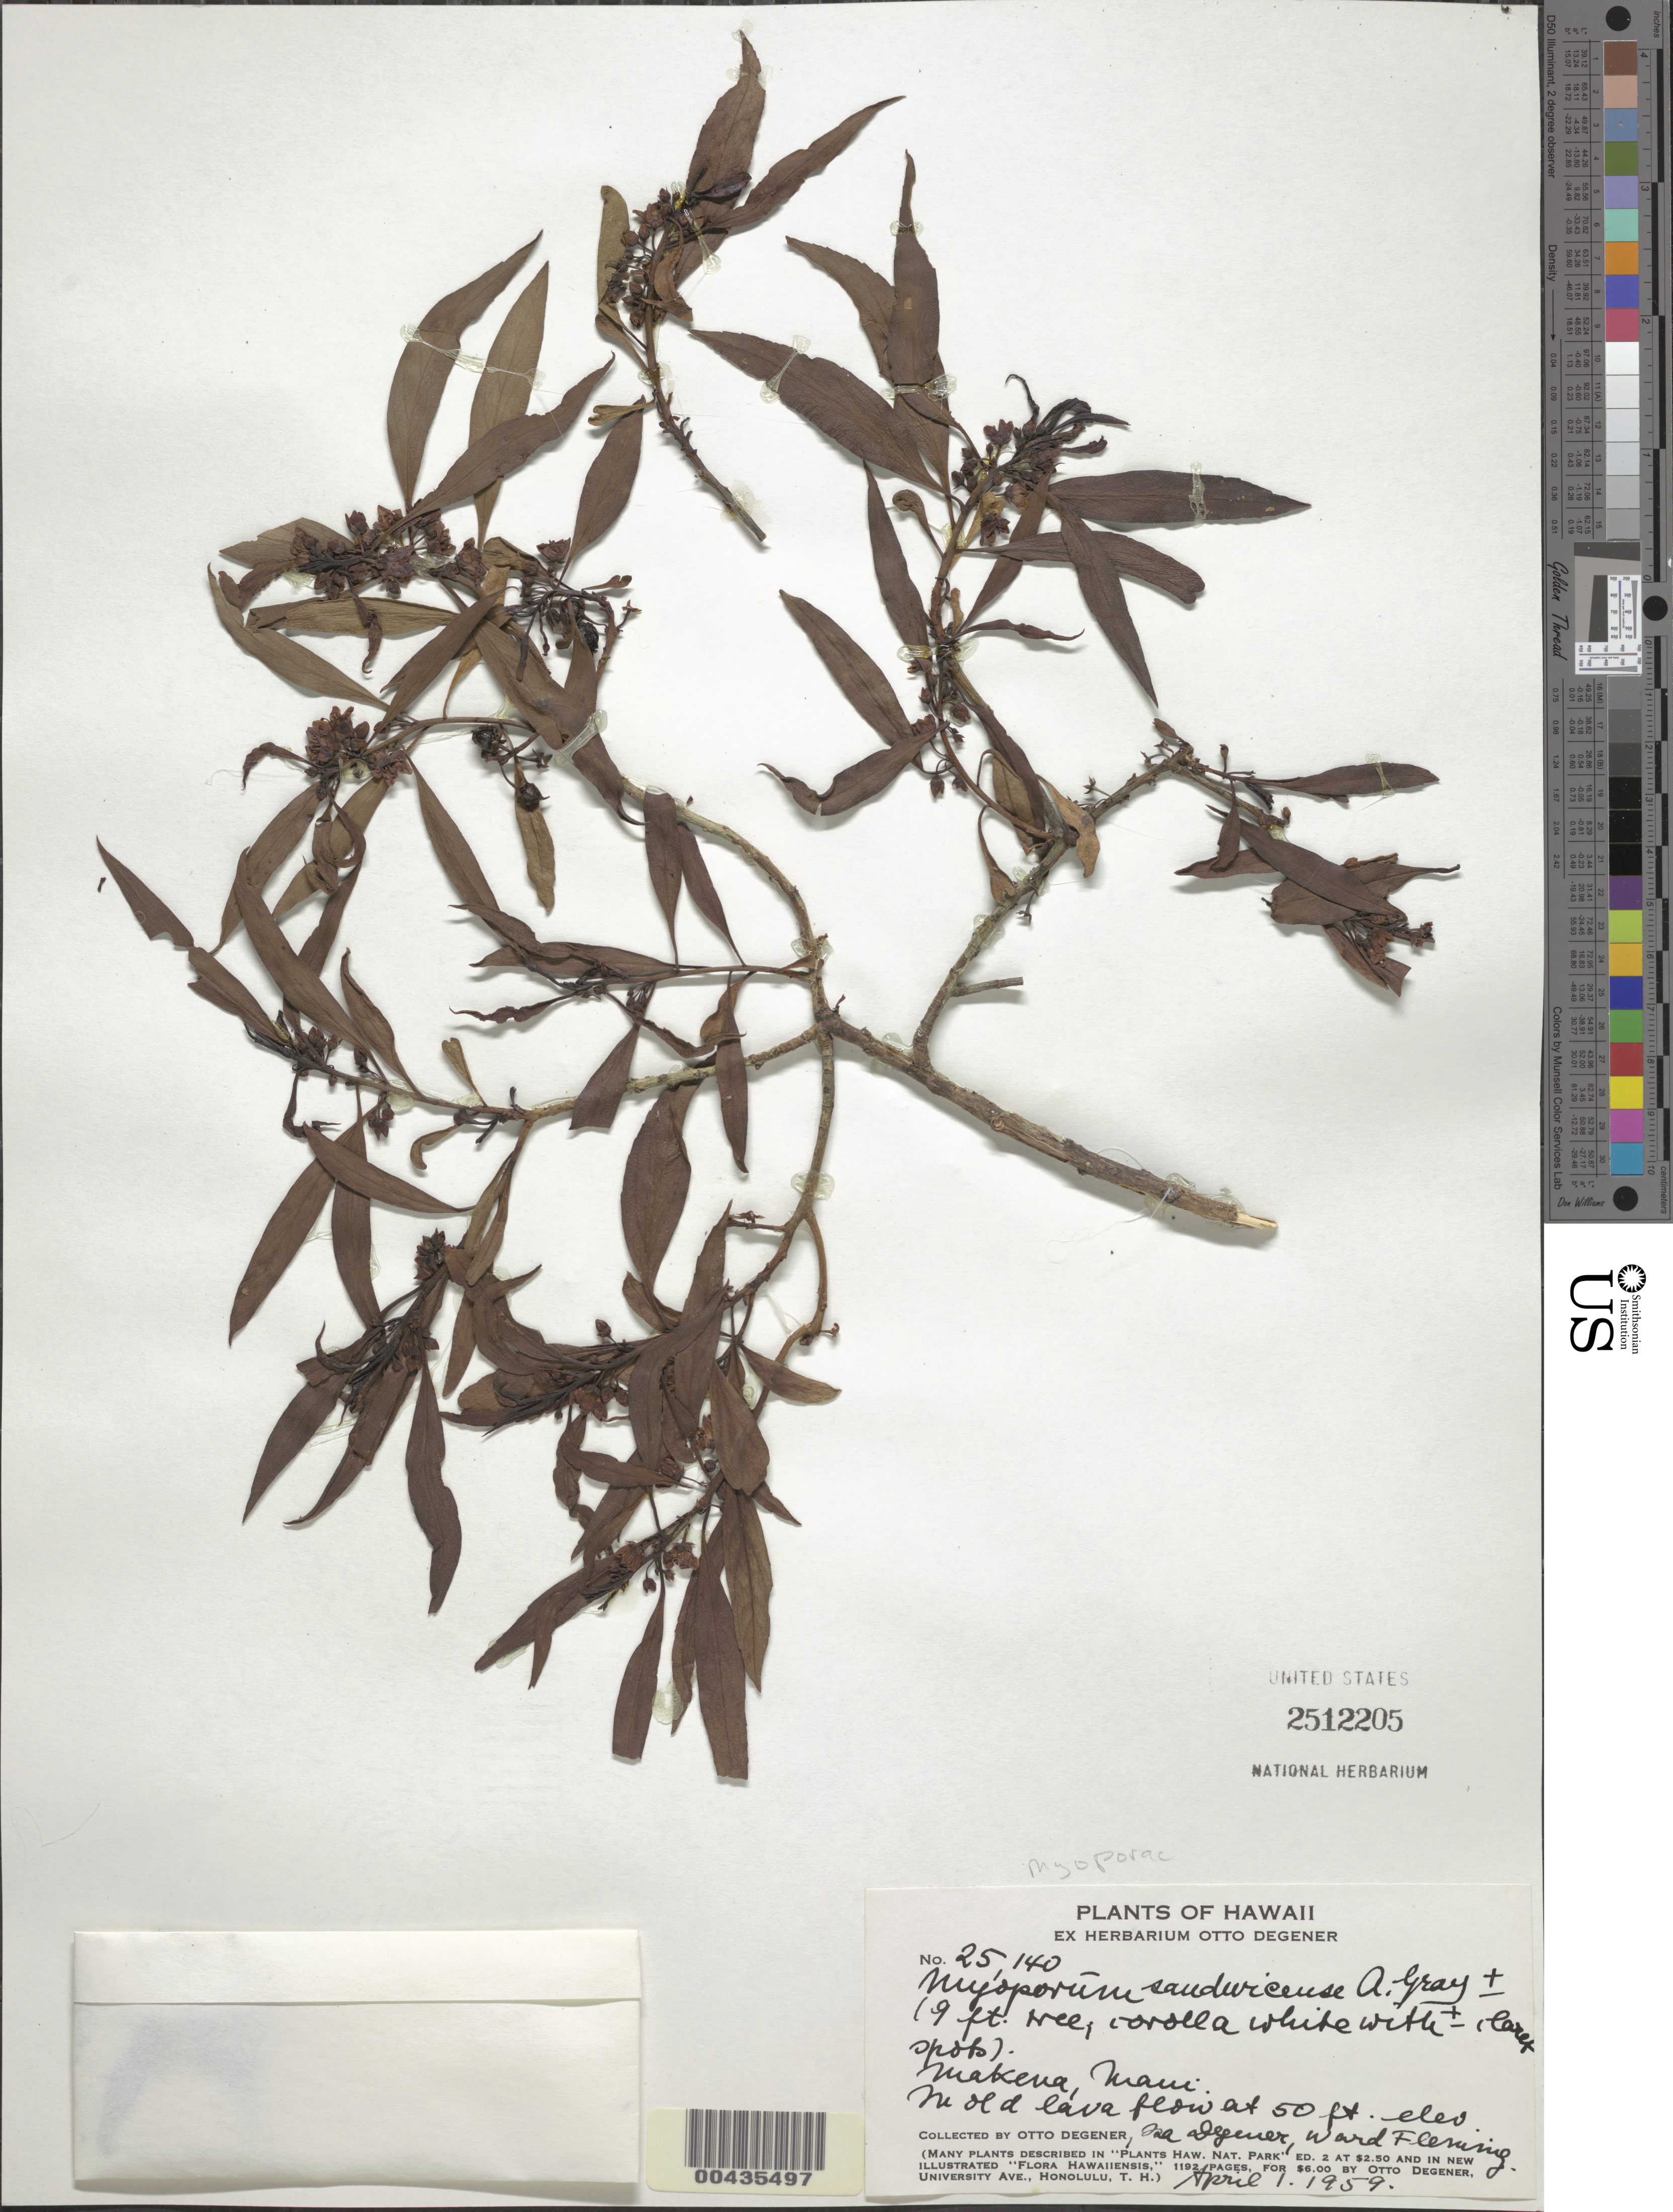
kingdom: Plantae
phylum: Tracheophyta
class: Magnoliopsida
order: Lamiales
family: Scrophulariaceae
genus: Myoporum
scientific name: Myoporum sandwicense subsp. sandwicense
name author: A. Gray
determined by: Wagner, W. L., (BOT), Smithsonian Institution - National Museum of Natural History (UNITED STATES)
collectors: O. Degener, I. Degener & W. Fleming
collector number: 25140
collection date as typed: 1 Apr 1959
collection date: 1959-04-01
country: United States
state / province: Hawaii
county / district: Maui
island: Maui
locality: Makena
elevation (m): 15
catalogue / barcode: US 2512205